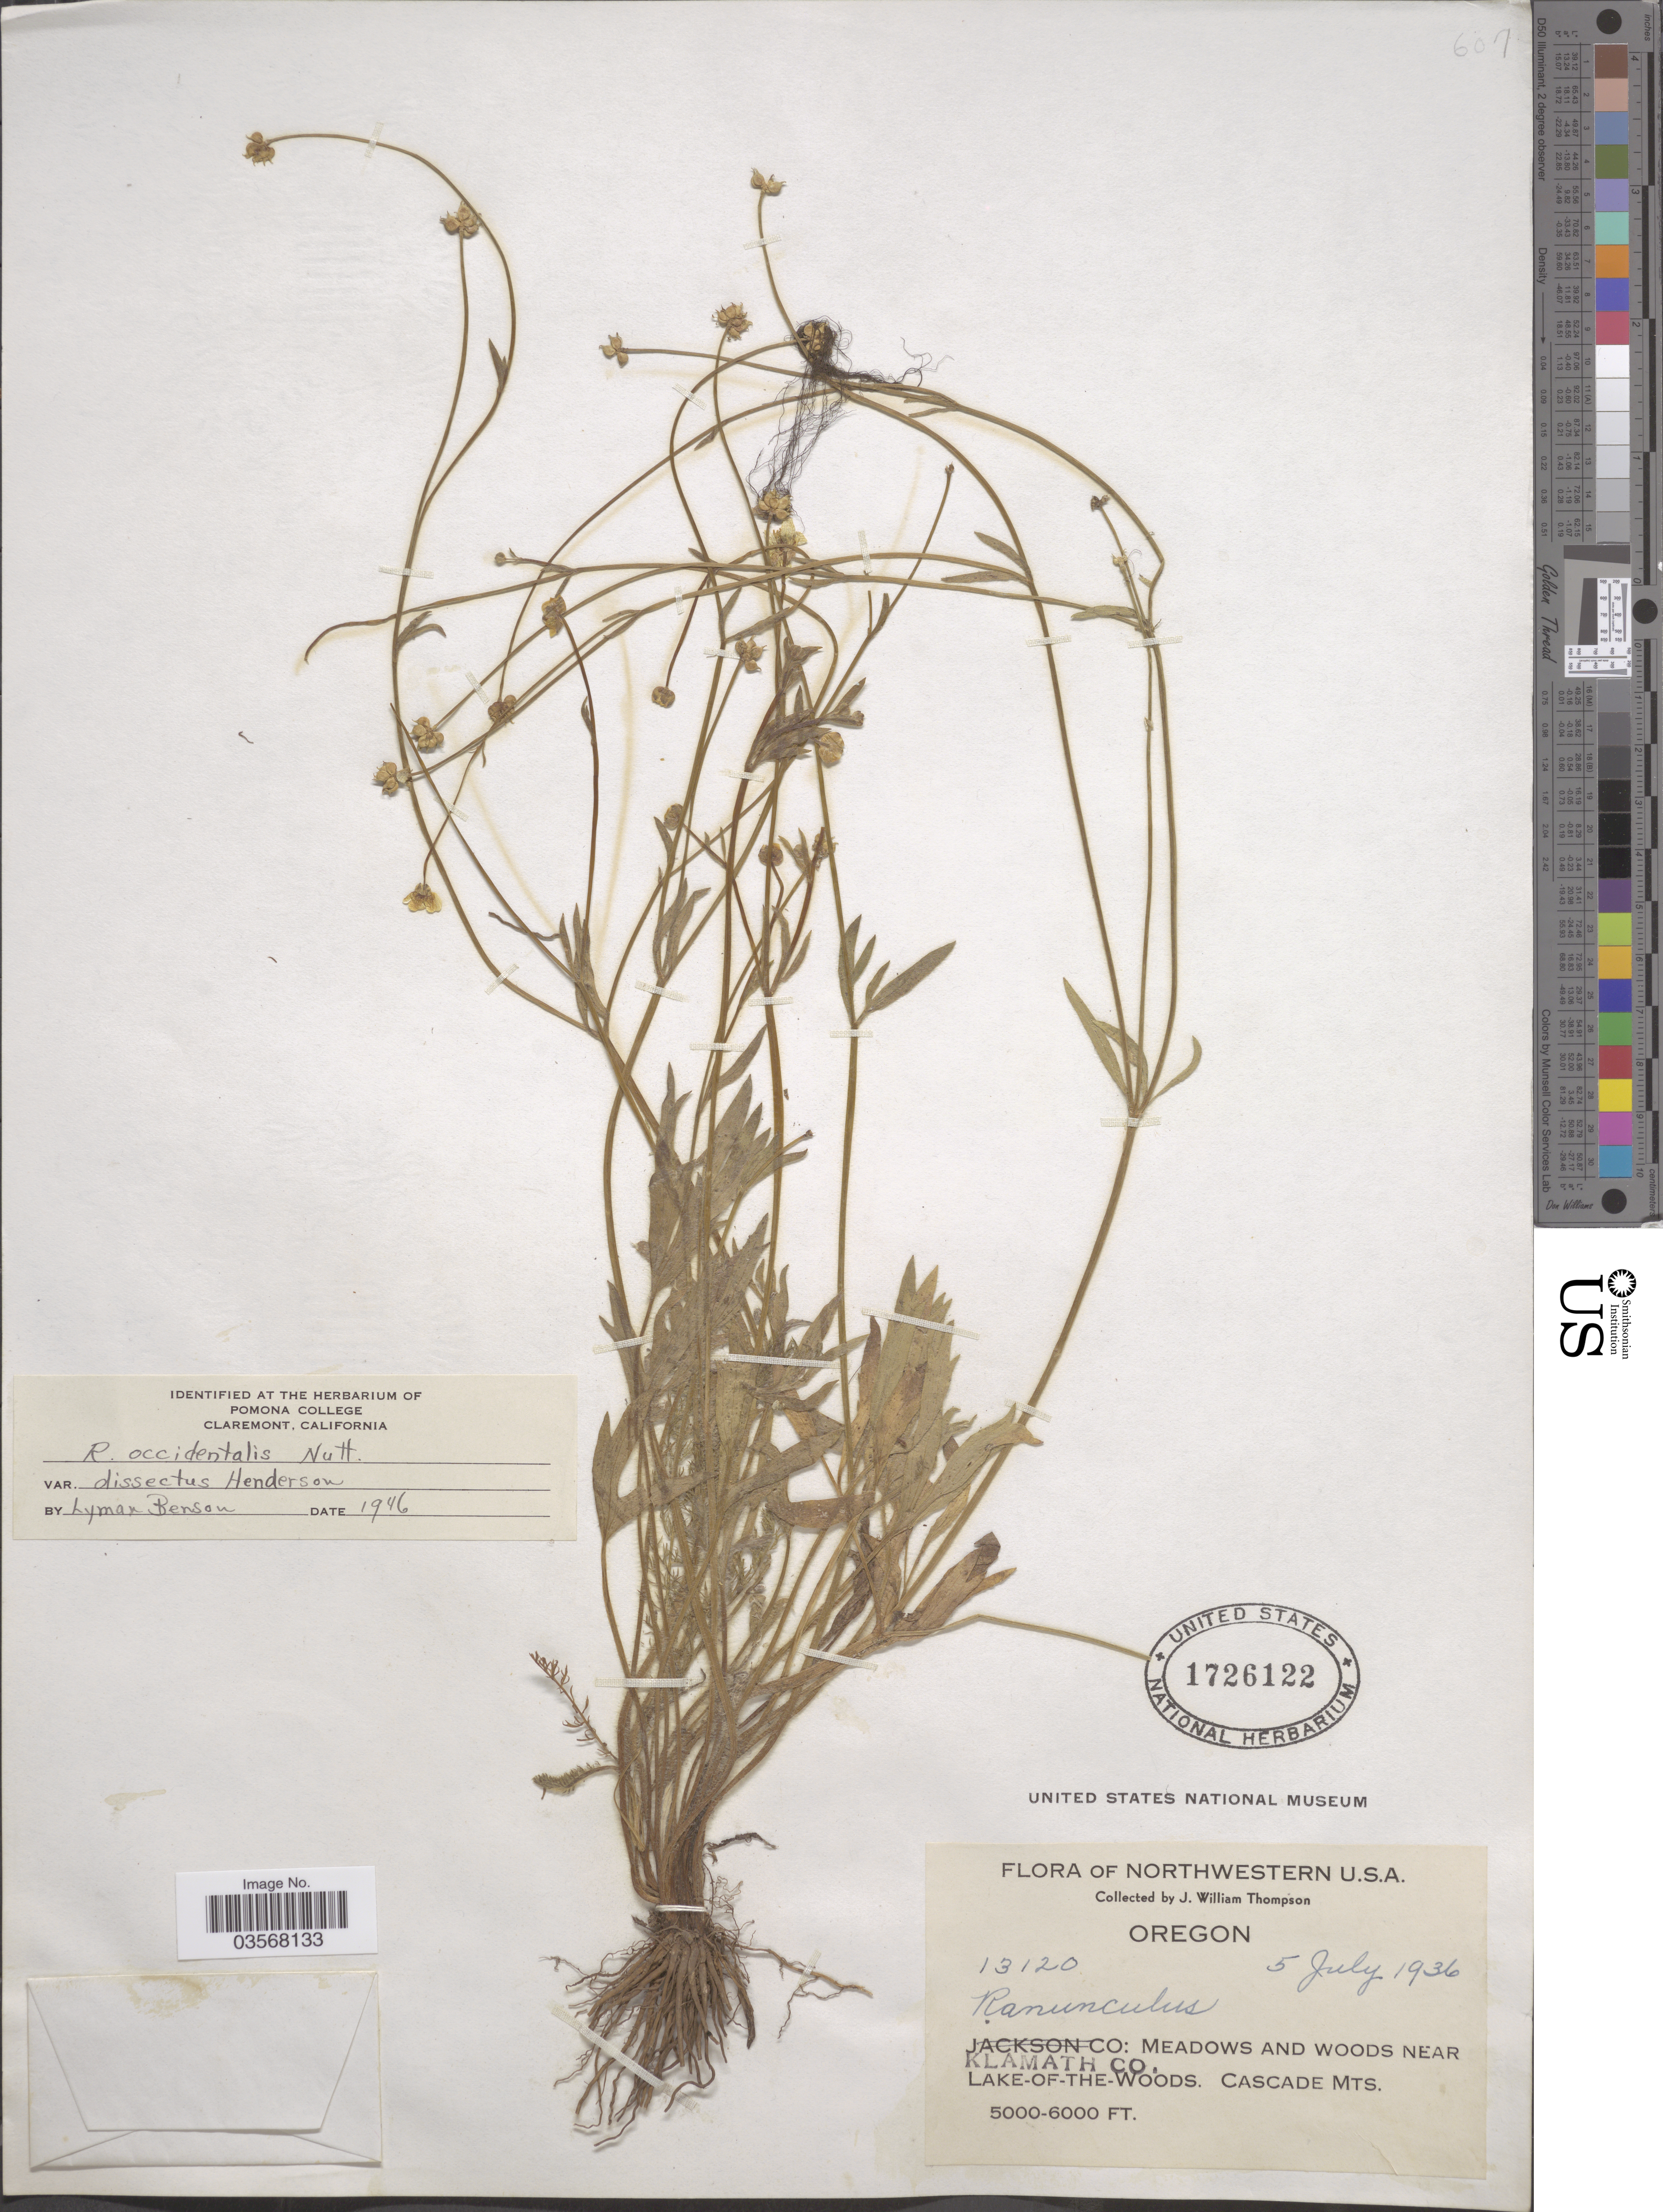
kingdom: Plantae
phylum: Tracheophyta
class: Magnoliopsida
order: Ranunculales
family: Ranunculaceae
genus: Ranunculus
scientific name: Ranunculus occidentalis var. dissectus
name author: L.F. Hend.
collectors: J. W. Thompson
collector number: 13120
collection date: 1936-07-05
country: United States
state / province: Oregon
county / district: Klamath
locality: Northwestern U.S.A. Klamath Co.: Meadows and woods near Lake-of-the-woods. Cascade Mts.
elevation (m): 1524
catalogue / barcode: US 1726122